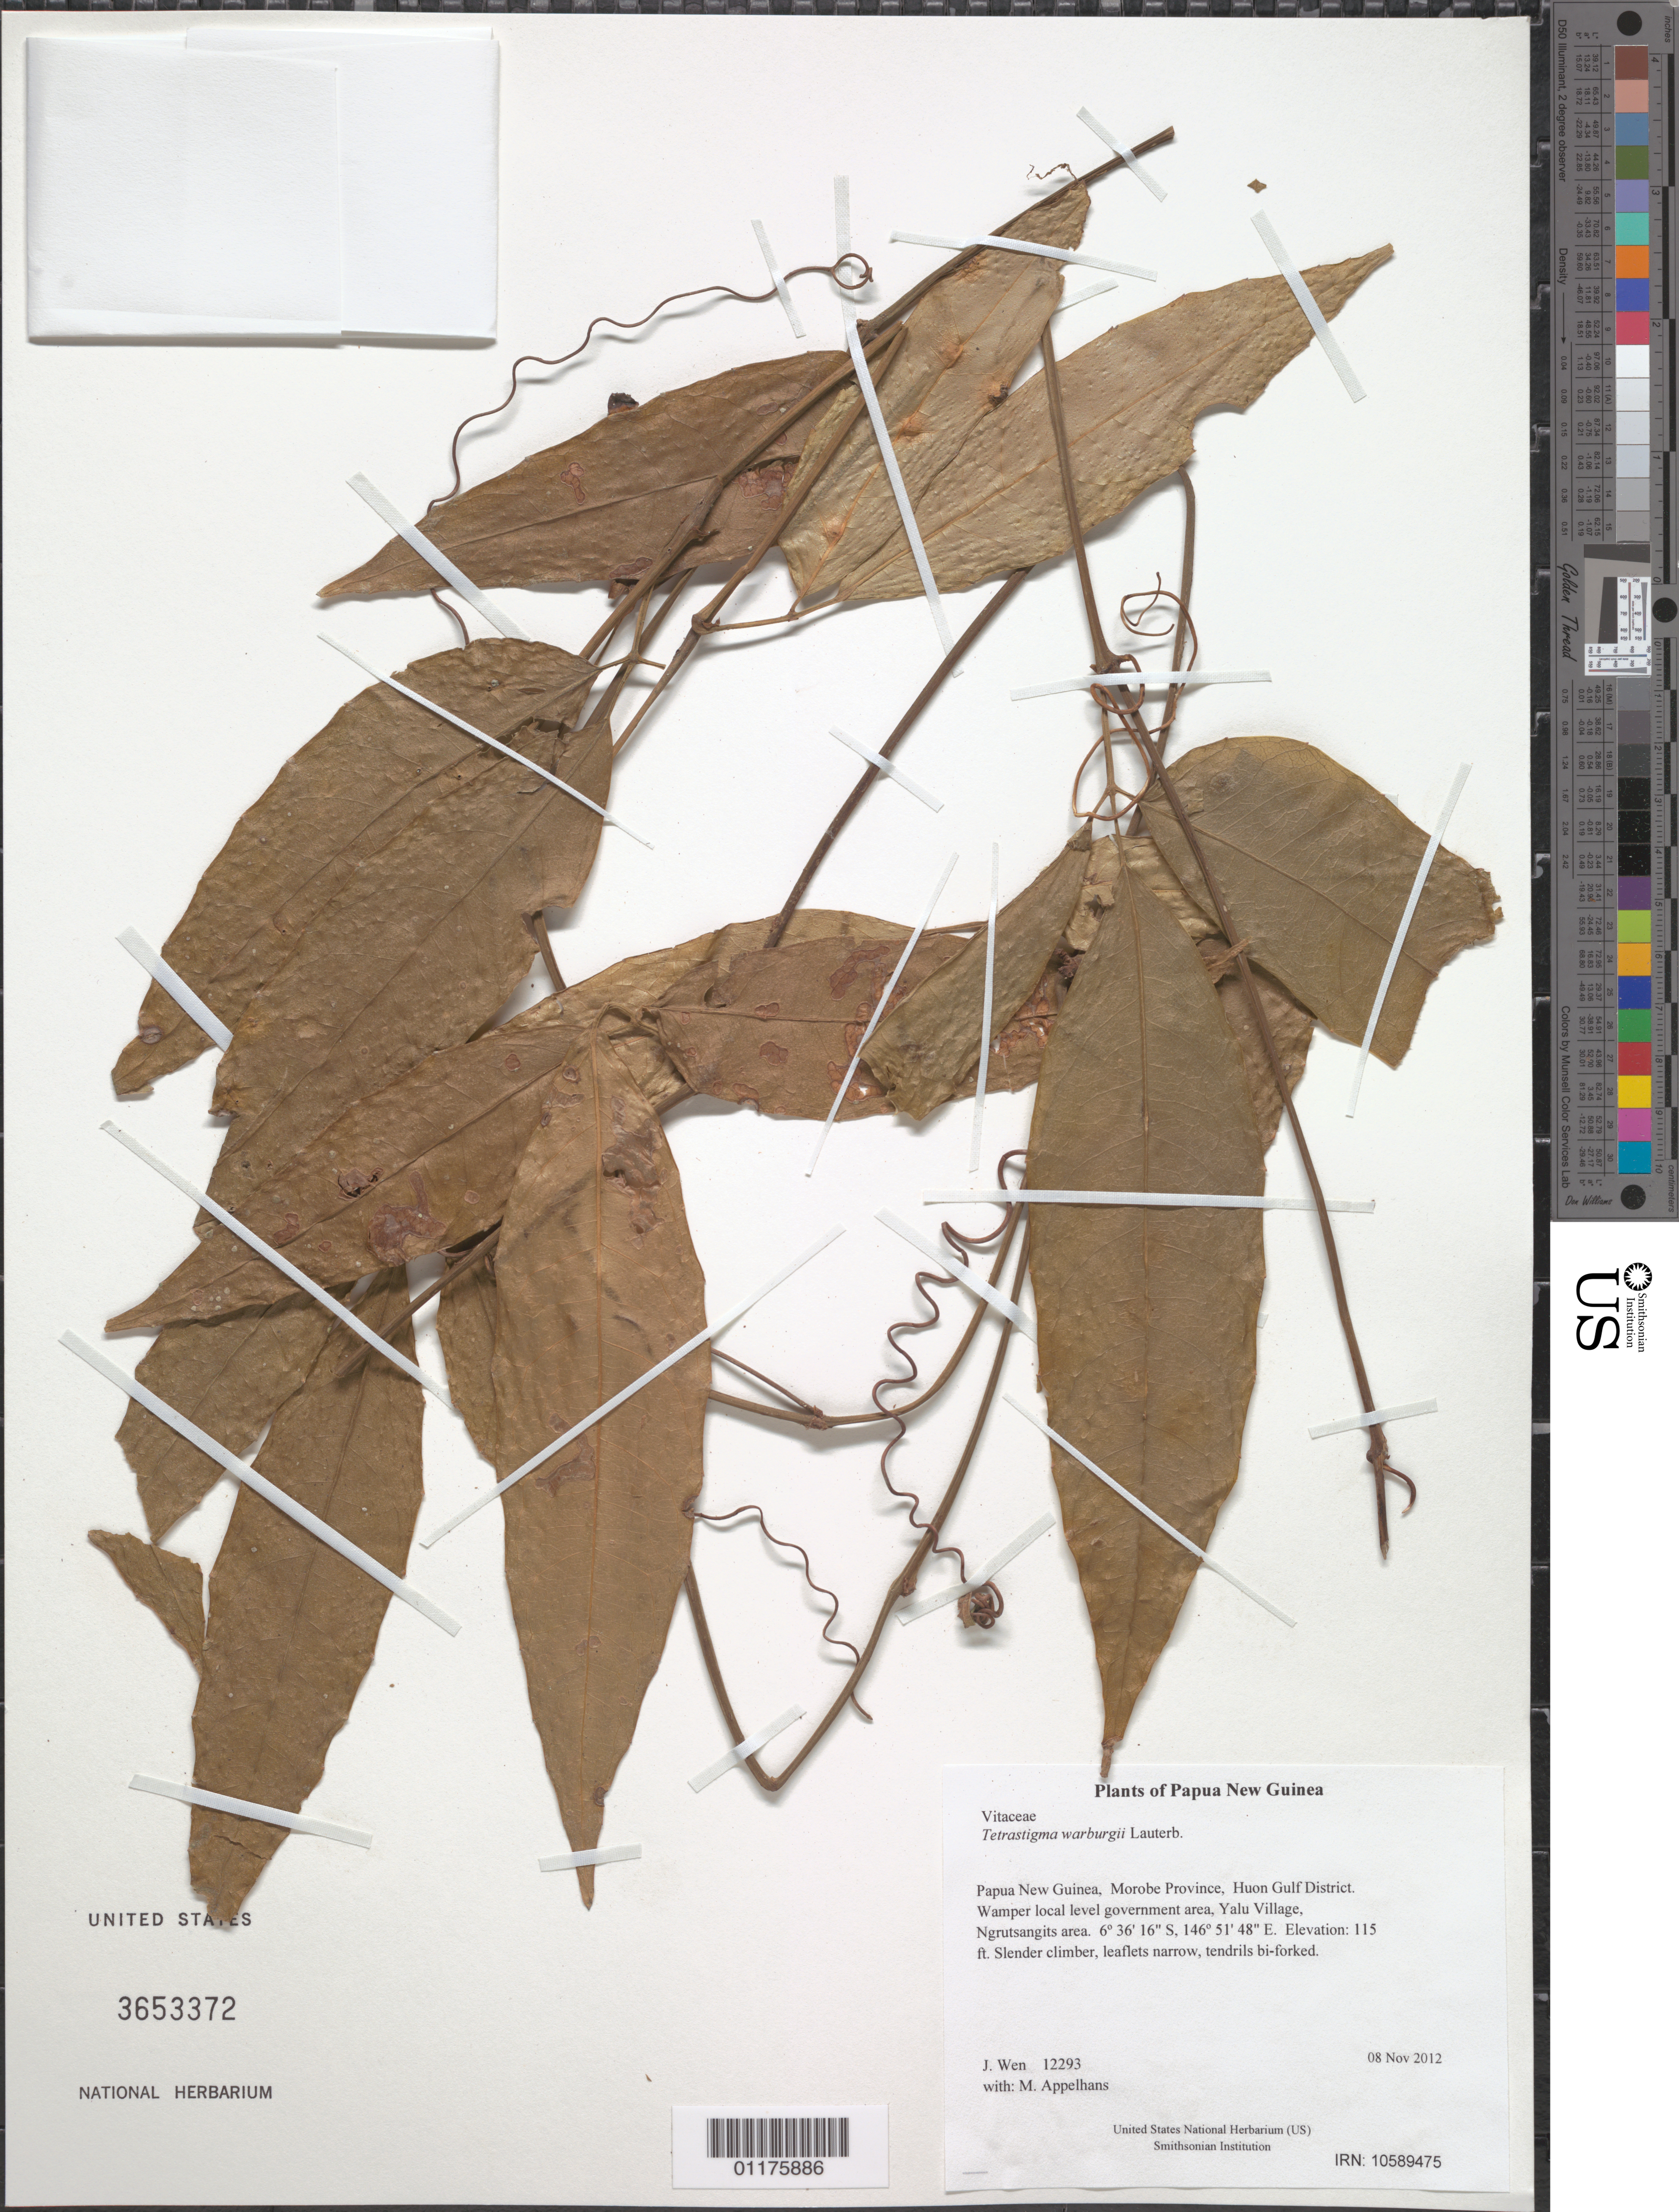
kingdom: Plantae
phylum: Tracheophyta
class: Magnoliopsida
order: Vitales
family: Vitaceae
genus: Tetrastigma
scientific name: Tetrastigma warburgii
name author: Lauterb.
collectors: M. Appelhans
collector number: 12293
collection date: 2012-11-08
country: Papua New Guinea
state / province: Morobe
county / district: Huon Gulf District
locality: Wamper local level government area, Yalu Village, Ngrutsangits area.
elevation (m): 35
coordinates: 06 36.268 S, 146 51.814 E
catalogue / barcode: US 3653372